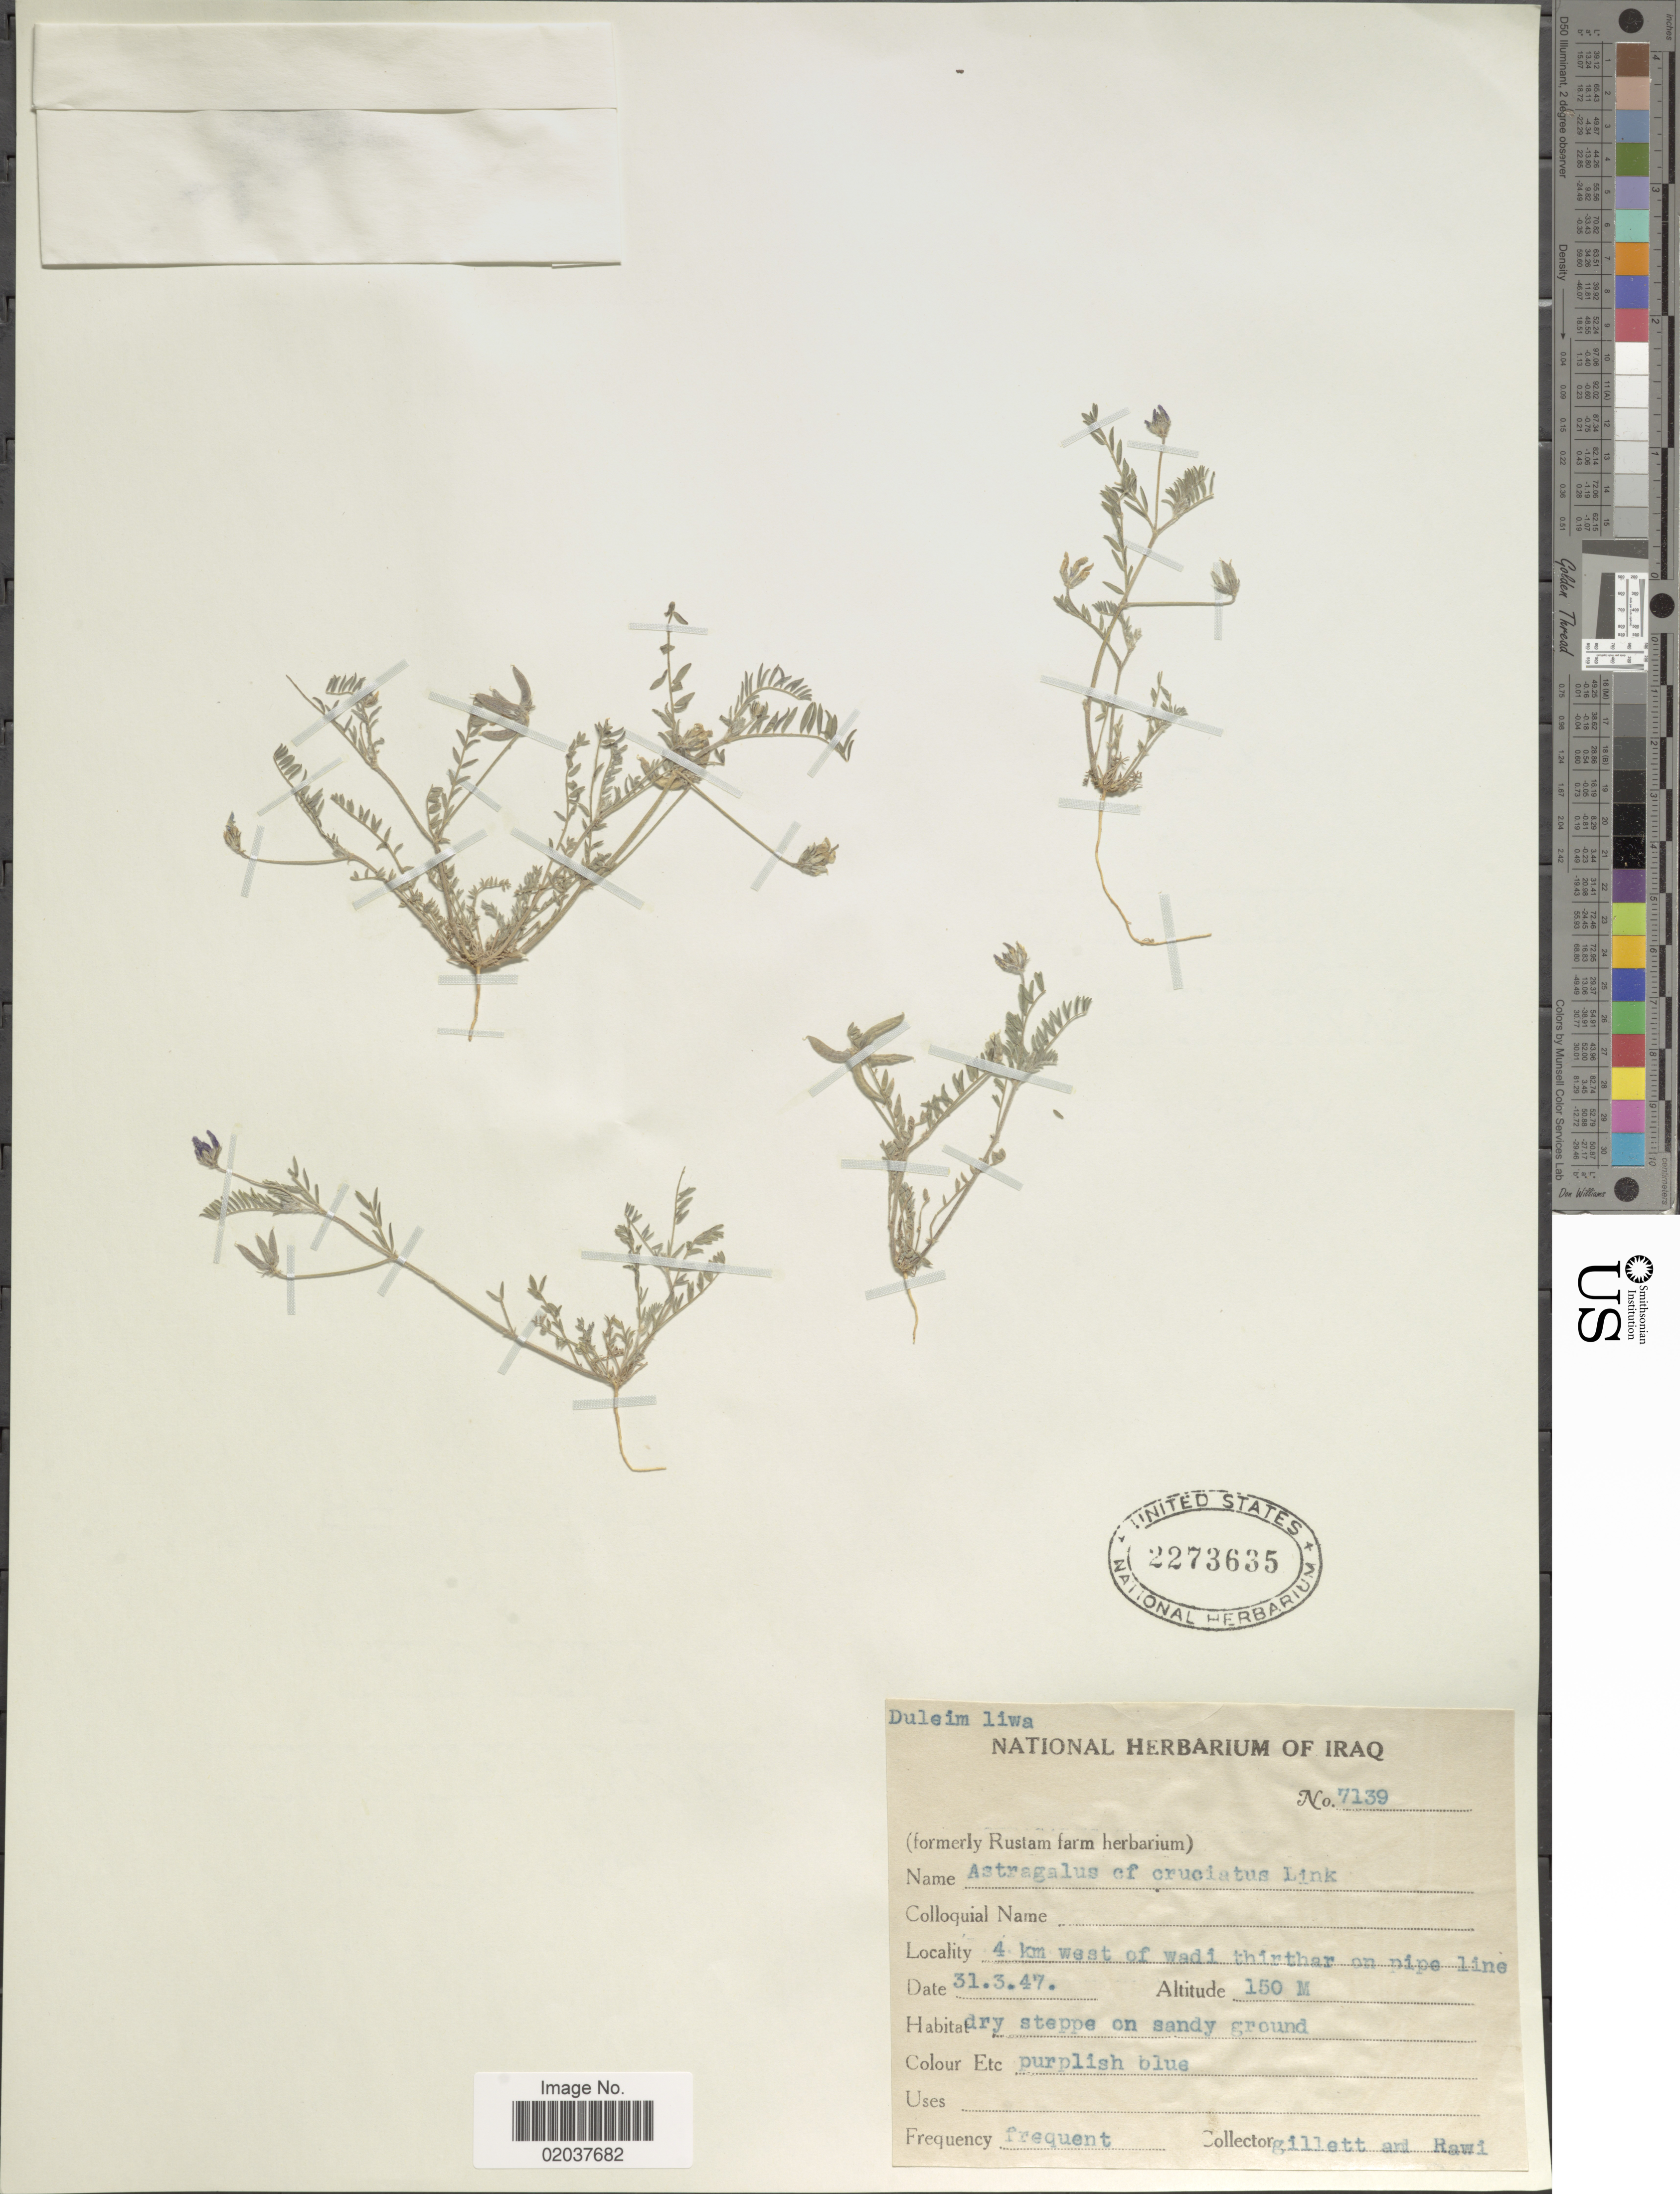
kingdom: Plantae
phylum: Tracheophyta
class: Magnoliopsida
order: Fabales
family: Fabaceae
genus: Astragalus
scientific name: Astragalus asterias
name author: Steven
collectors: Gillett, -- & -. Rawi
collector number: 7139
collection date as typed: Transcribed d/m/y: 31/3/47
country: Iraq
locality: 4 km west of wadi Tharthar on pipe line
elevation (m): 150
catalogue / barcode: US 2273635